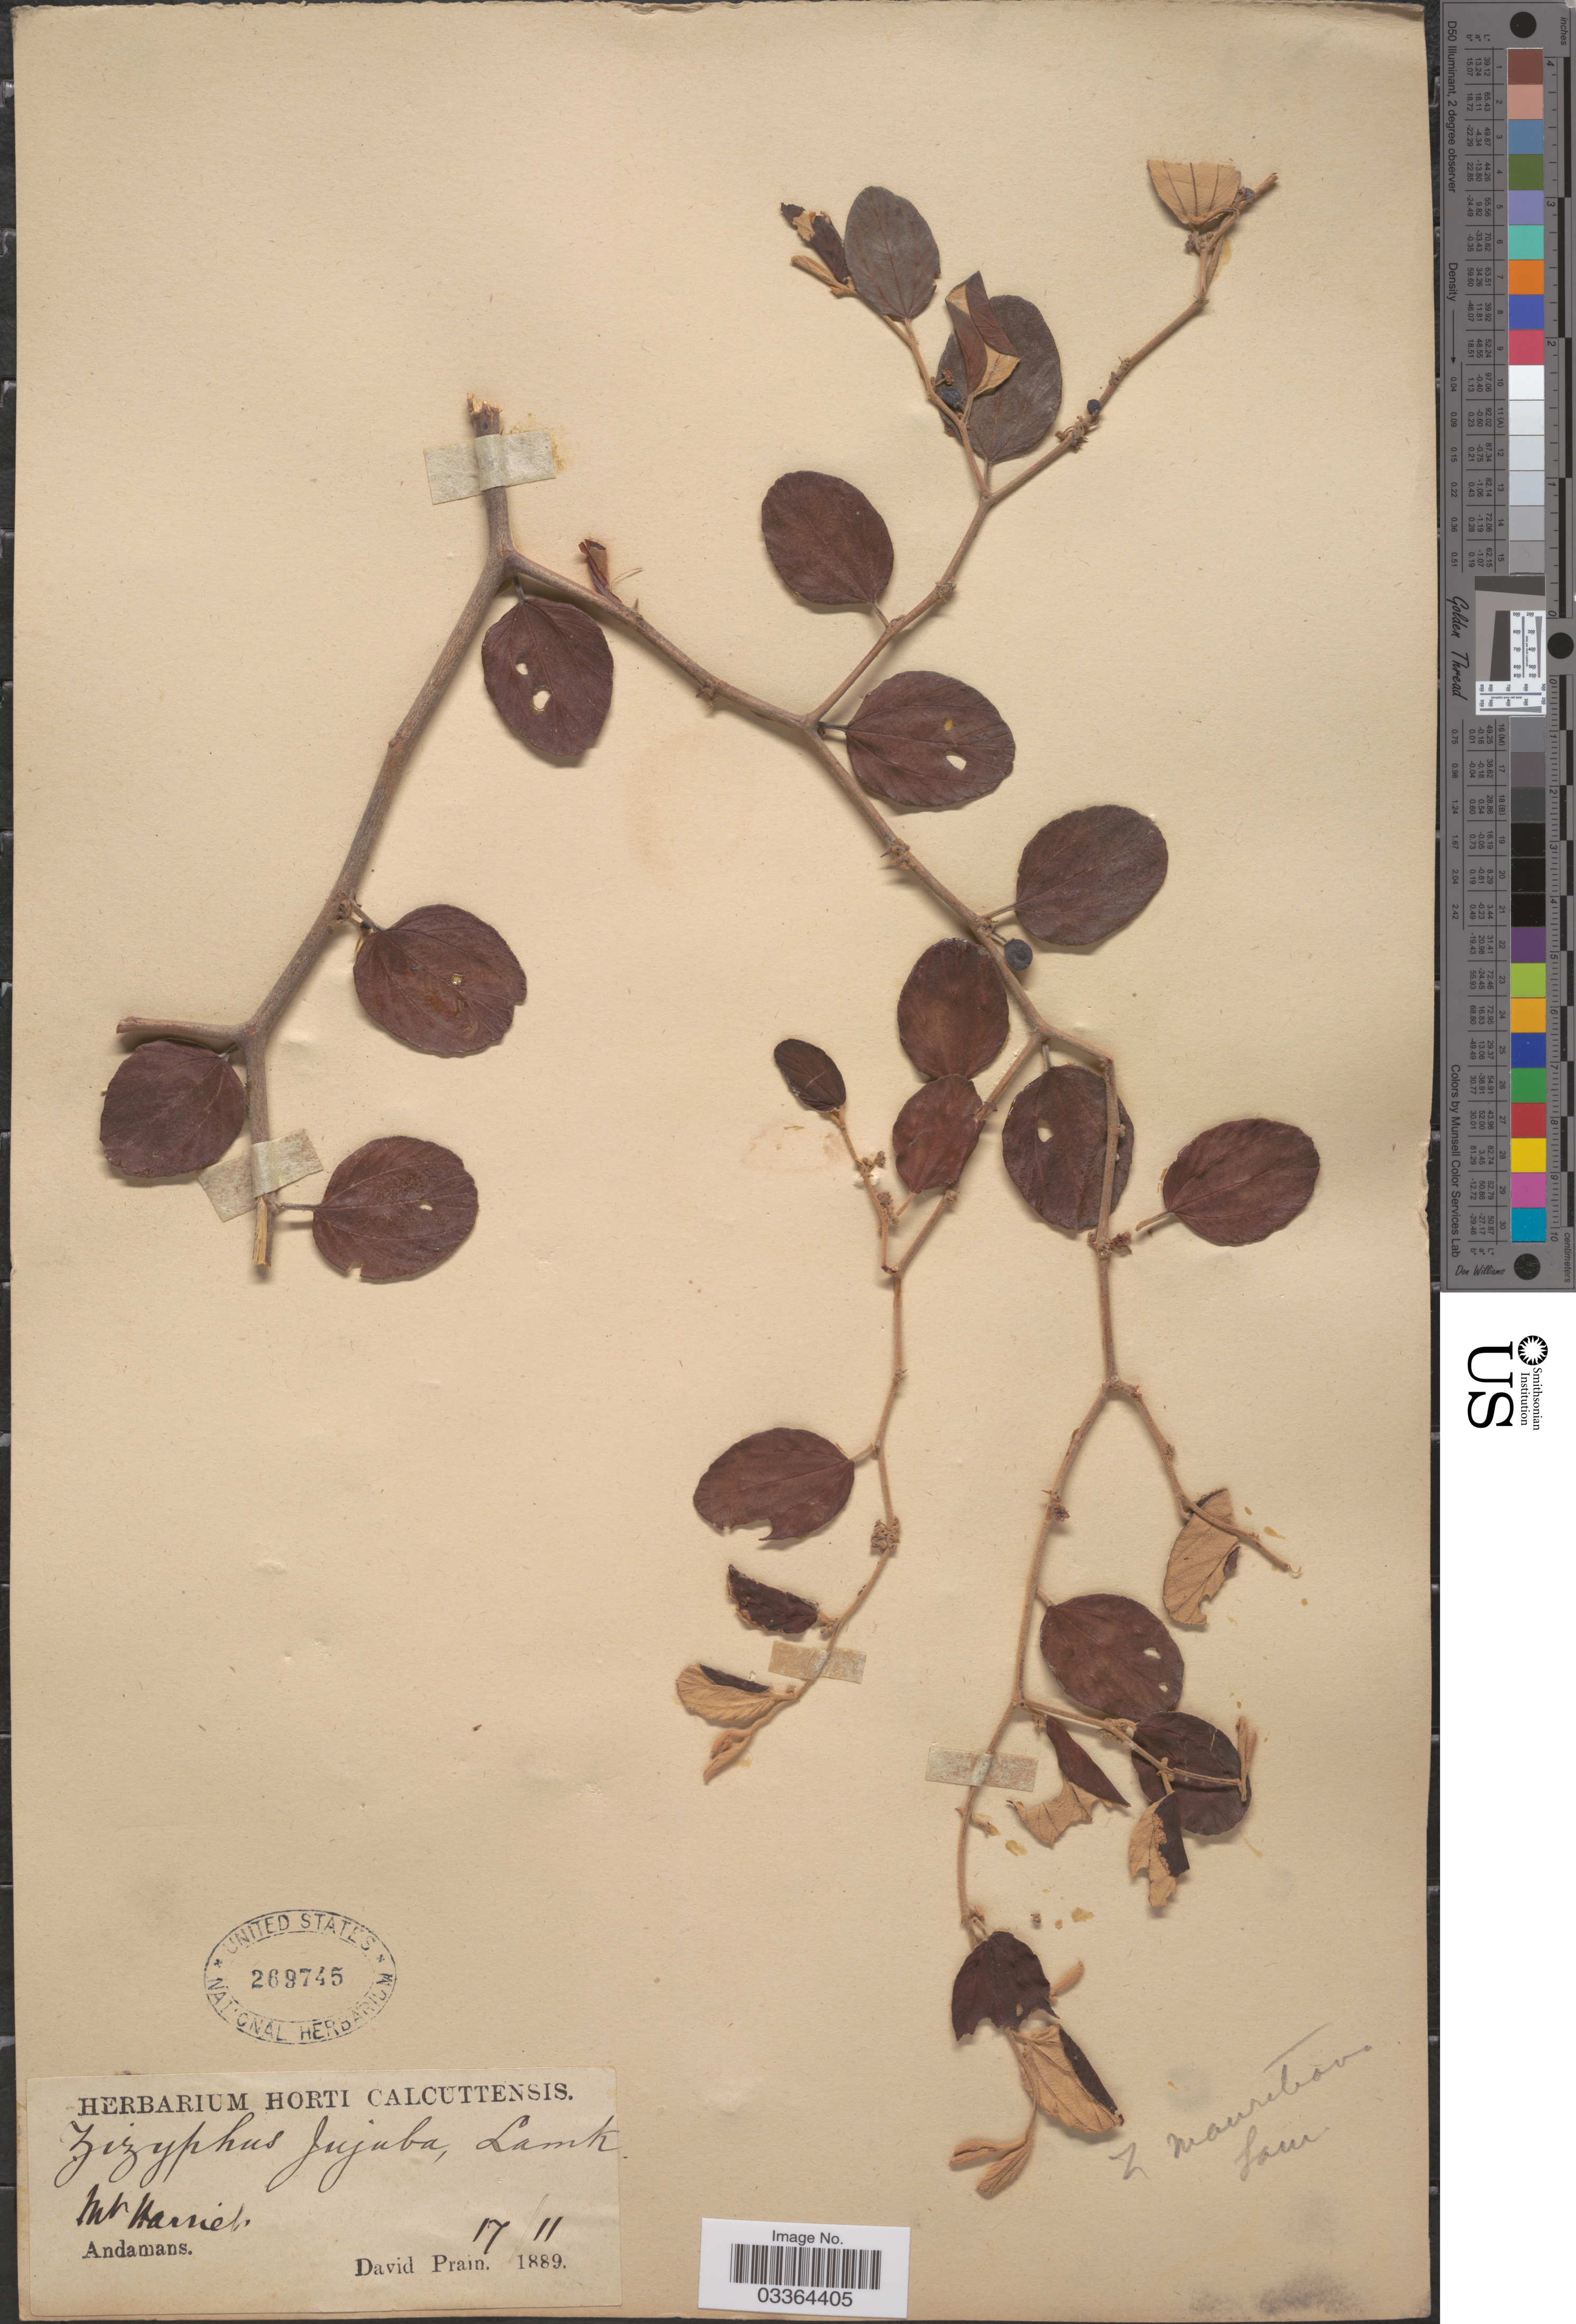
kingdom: Plantae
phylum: Tracheophyta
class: Magnoliopsida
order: Rosales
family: Rhamnaceae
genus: Ziziphus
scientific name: Ziziphus mauritiana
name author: Lam.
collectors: D. Prain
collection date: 1889-11-17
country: India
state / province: Andaman and Nicobar Islands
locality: Mt. Harriet, Andamans.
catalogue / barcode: US 269745